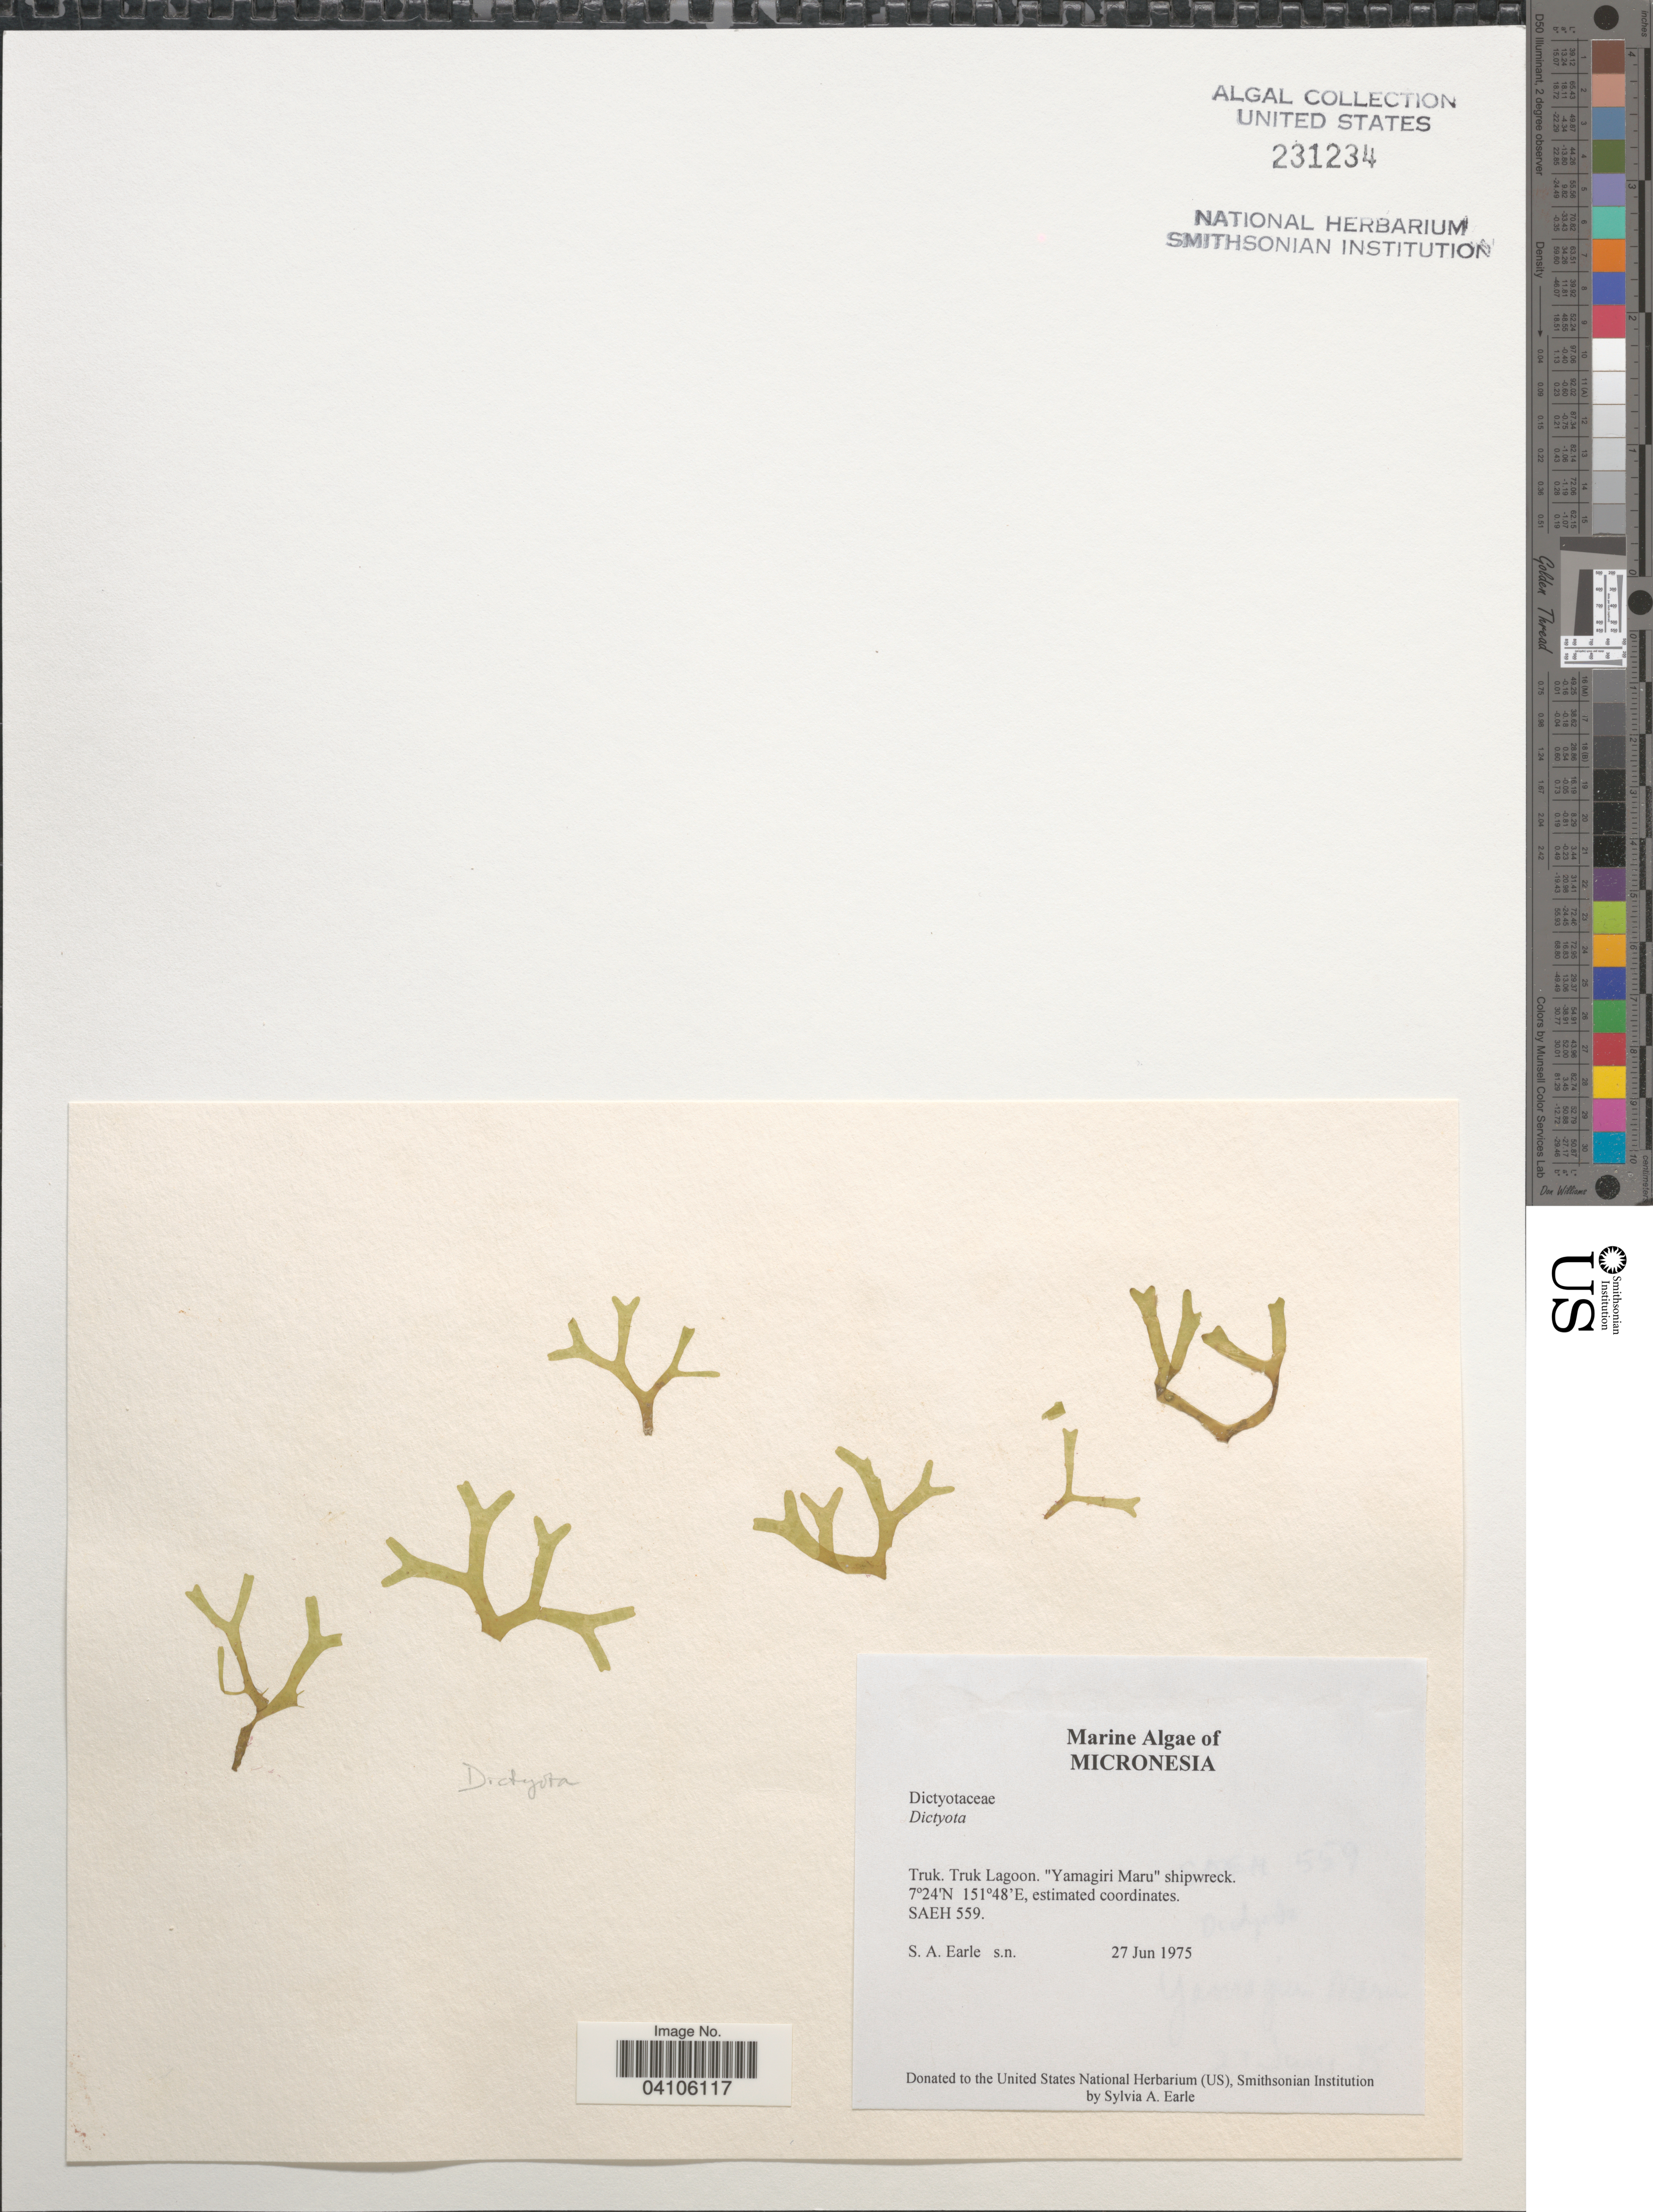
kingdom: Chromista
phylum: Ochrophyta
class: Phaeophyceae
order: Dictyotales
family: Dictyotaceae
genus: Dictyota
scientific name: Dictyota sp.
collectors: S. A. Earle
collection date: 1975-06-27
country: Micronesia, Federated States of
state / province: Truk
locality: Micronesia. Truk Lagoon. "Yamagiri Maru" shipwreck.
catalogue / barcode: US 231234